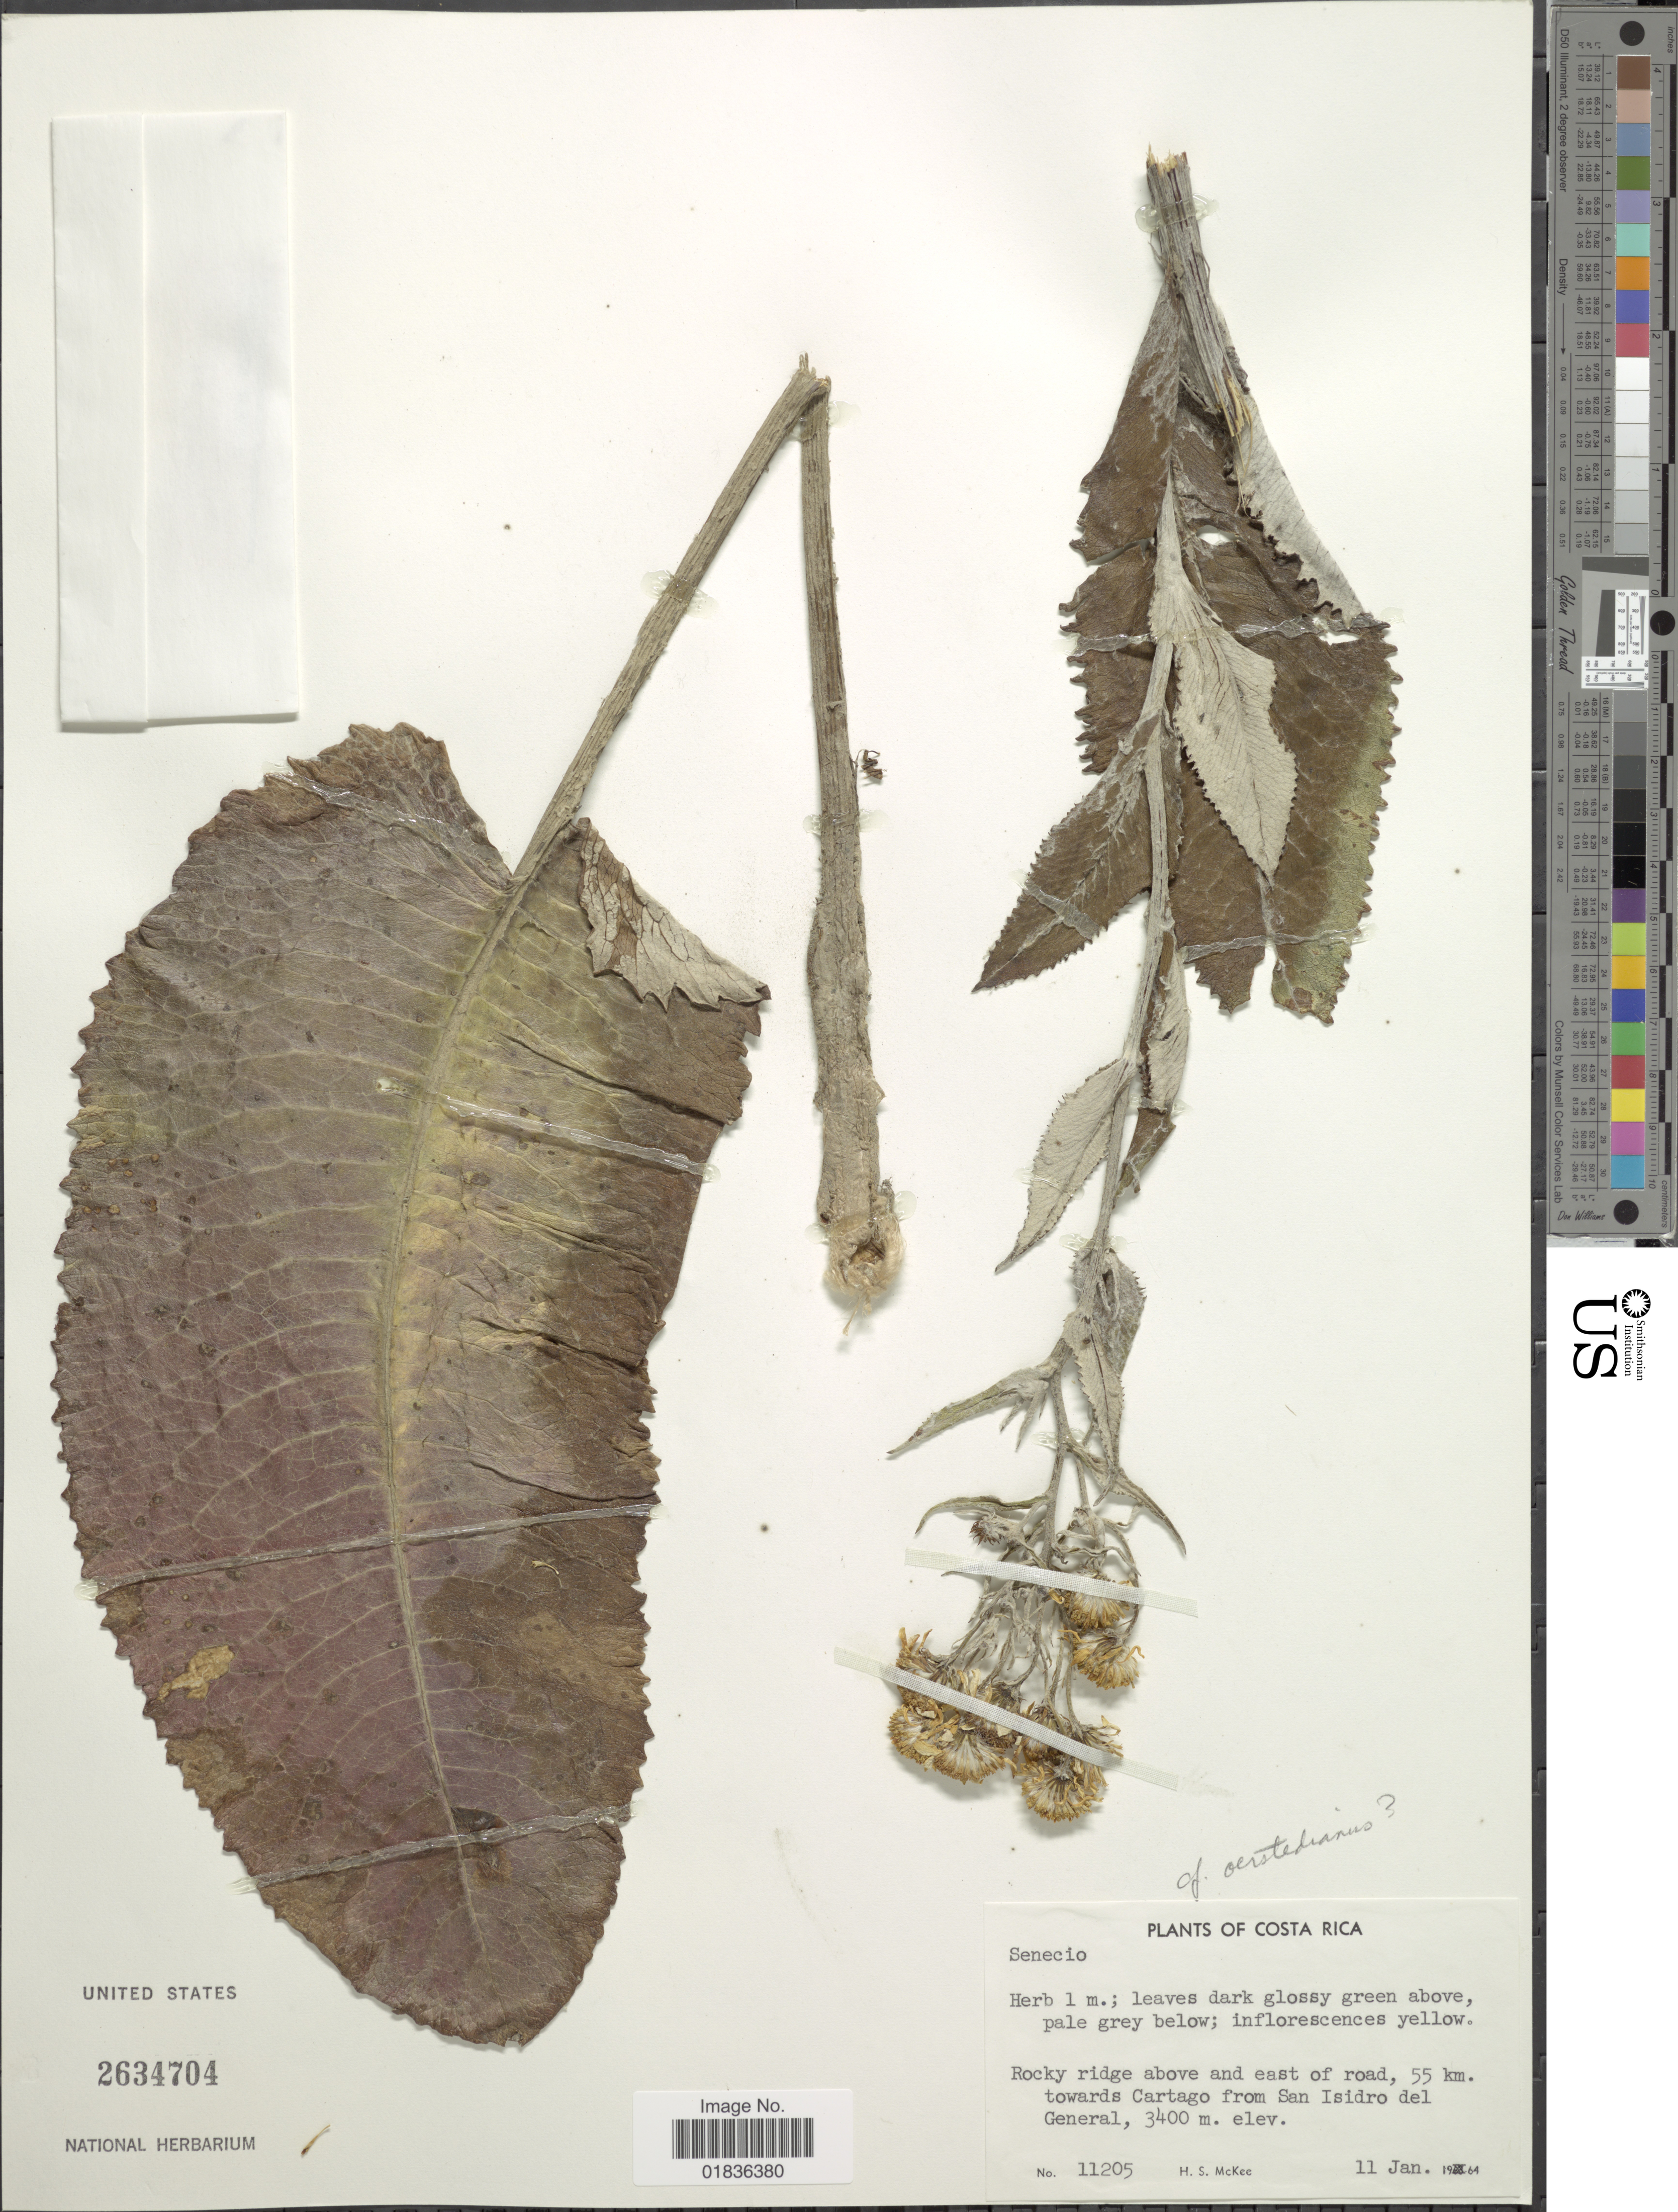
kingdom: Plantae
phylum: Tracheophyta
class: Magnoliopsida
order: Asterales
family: Asteraceae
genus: Senecio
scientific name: Senecio oerstedianus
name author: Benth.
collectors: H. S. McKee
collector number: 11205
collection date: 1964-01-11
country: Costa Rica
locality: Rocky ridge above and east of road, 55 km. towards Cartago from San Isidro del General.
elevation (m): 3400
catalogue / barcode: US 2634704